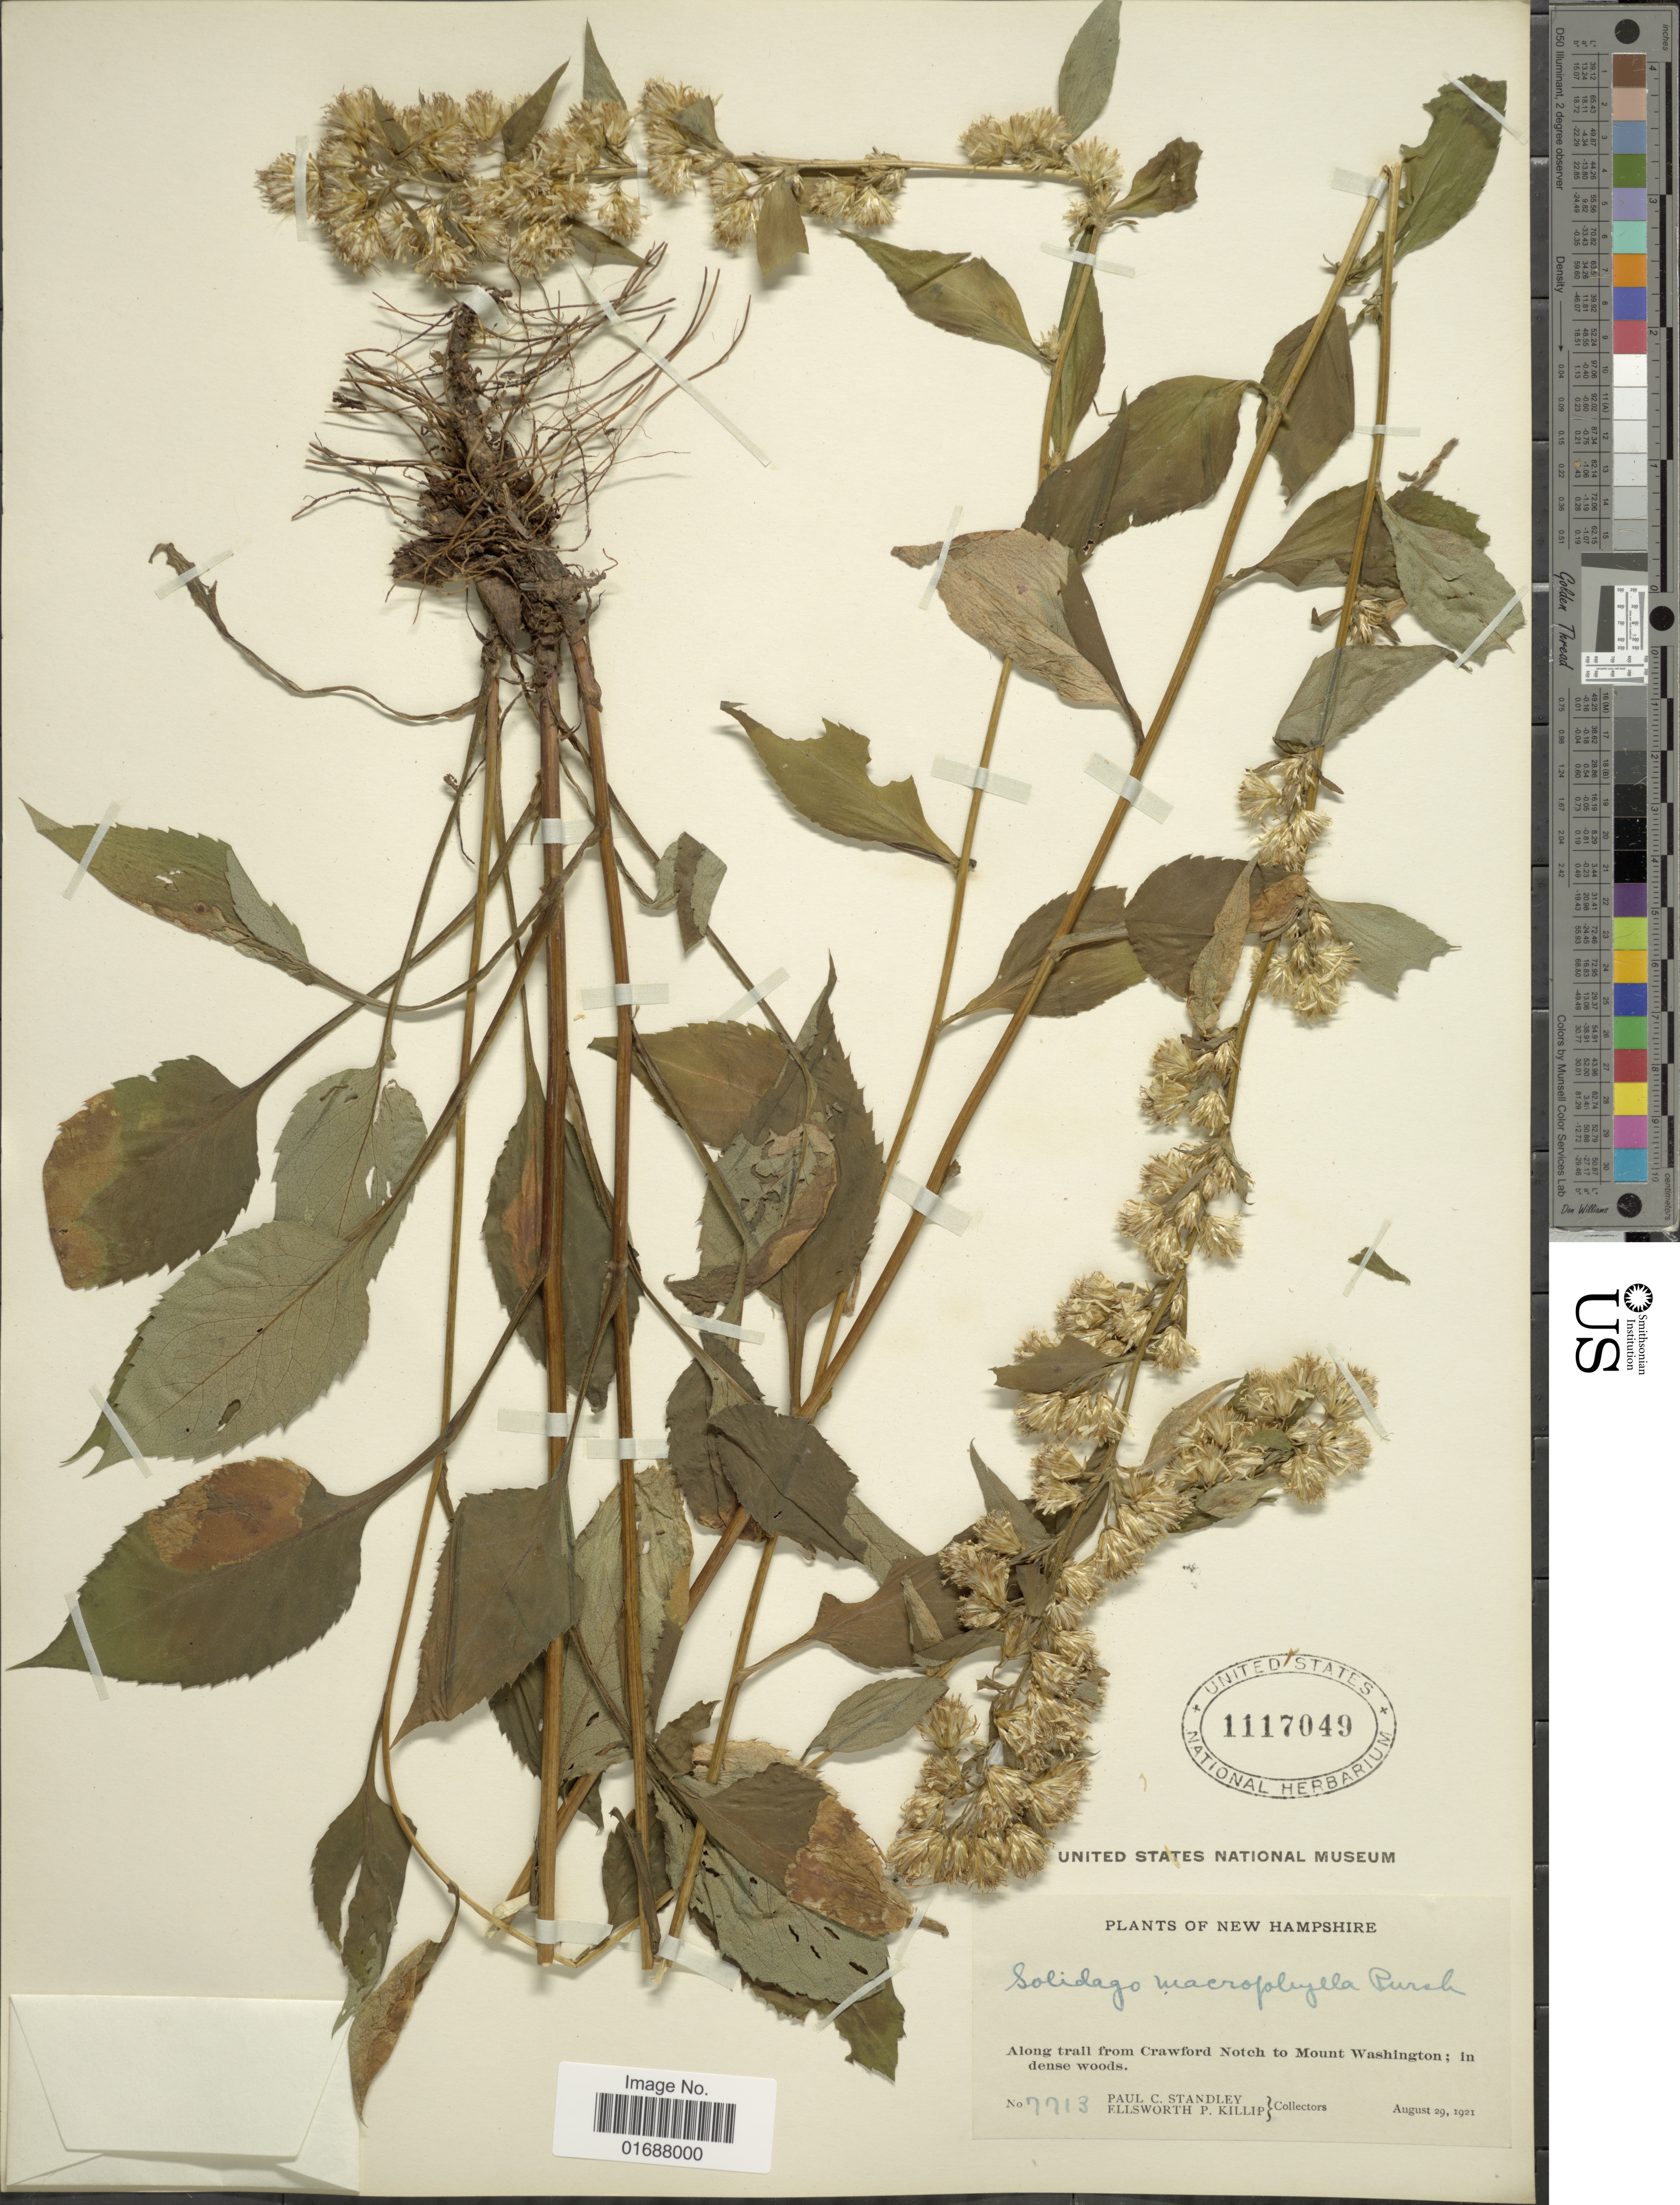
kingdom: Plantae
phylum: Tracheophyta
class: Magnoliopsida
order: Asterales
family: Asteraceae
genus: Solidago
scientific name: Solidago macrophylla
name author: Banks ex Pursh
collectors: P. C. Standley & E. P. Killip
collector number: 7713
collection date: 1921-08-29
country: United States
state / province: New Hampshire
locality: Along trail from Crawford Notch to Mount Washington.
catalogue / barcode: US 1117049